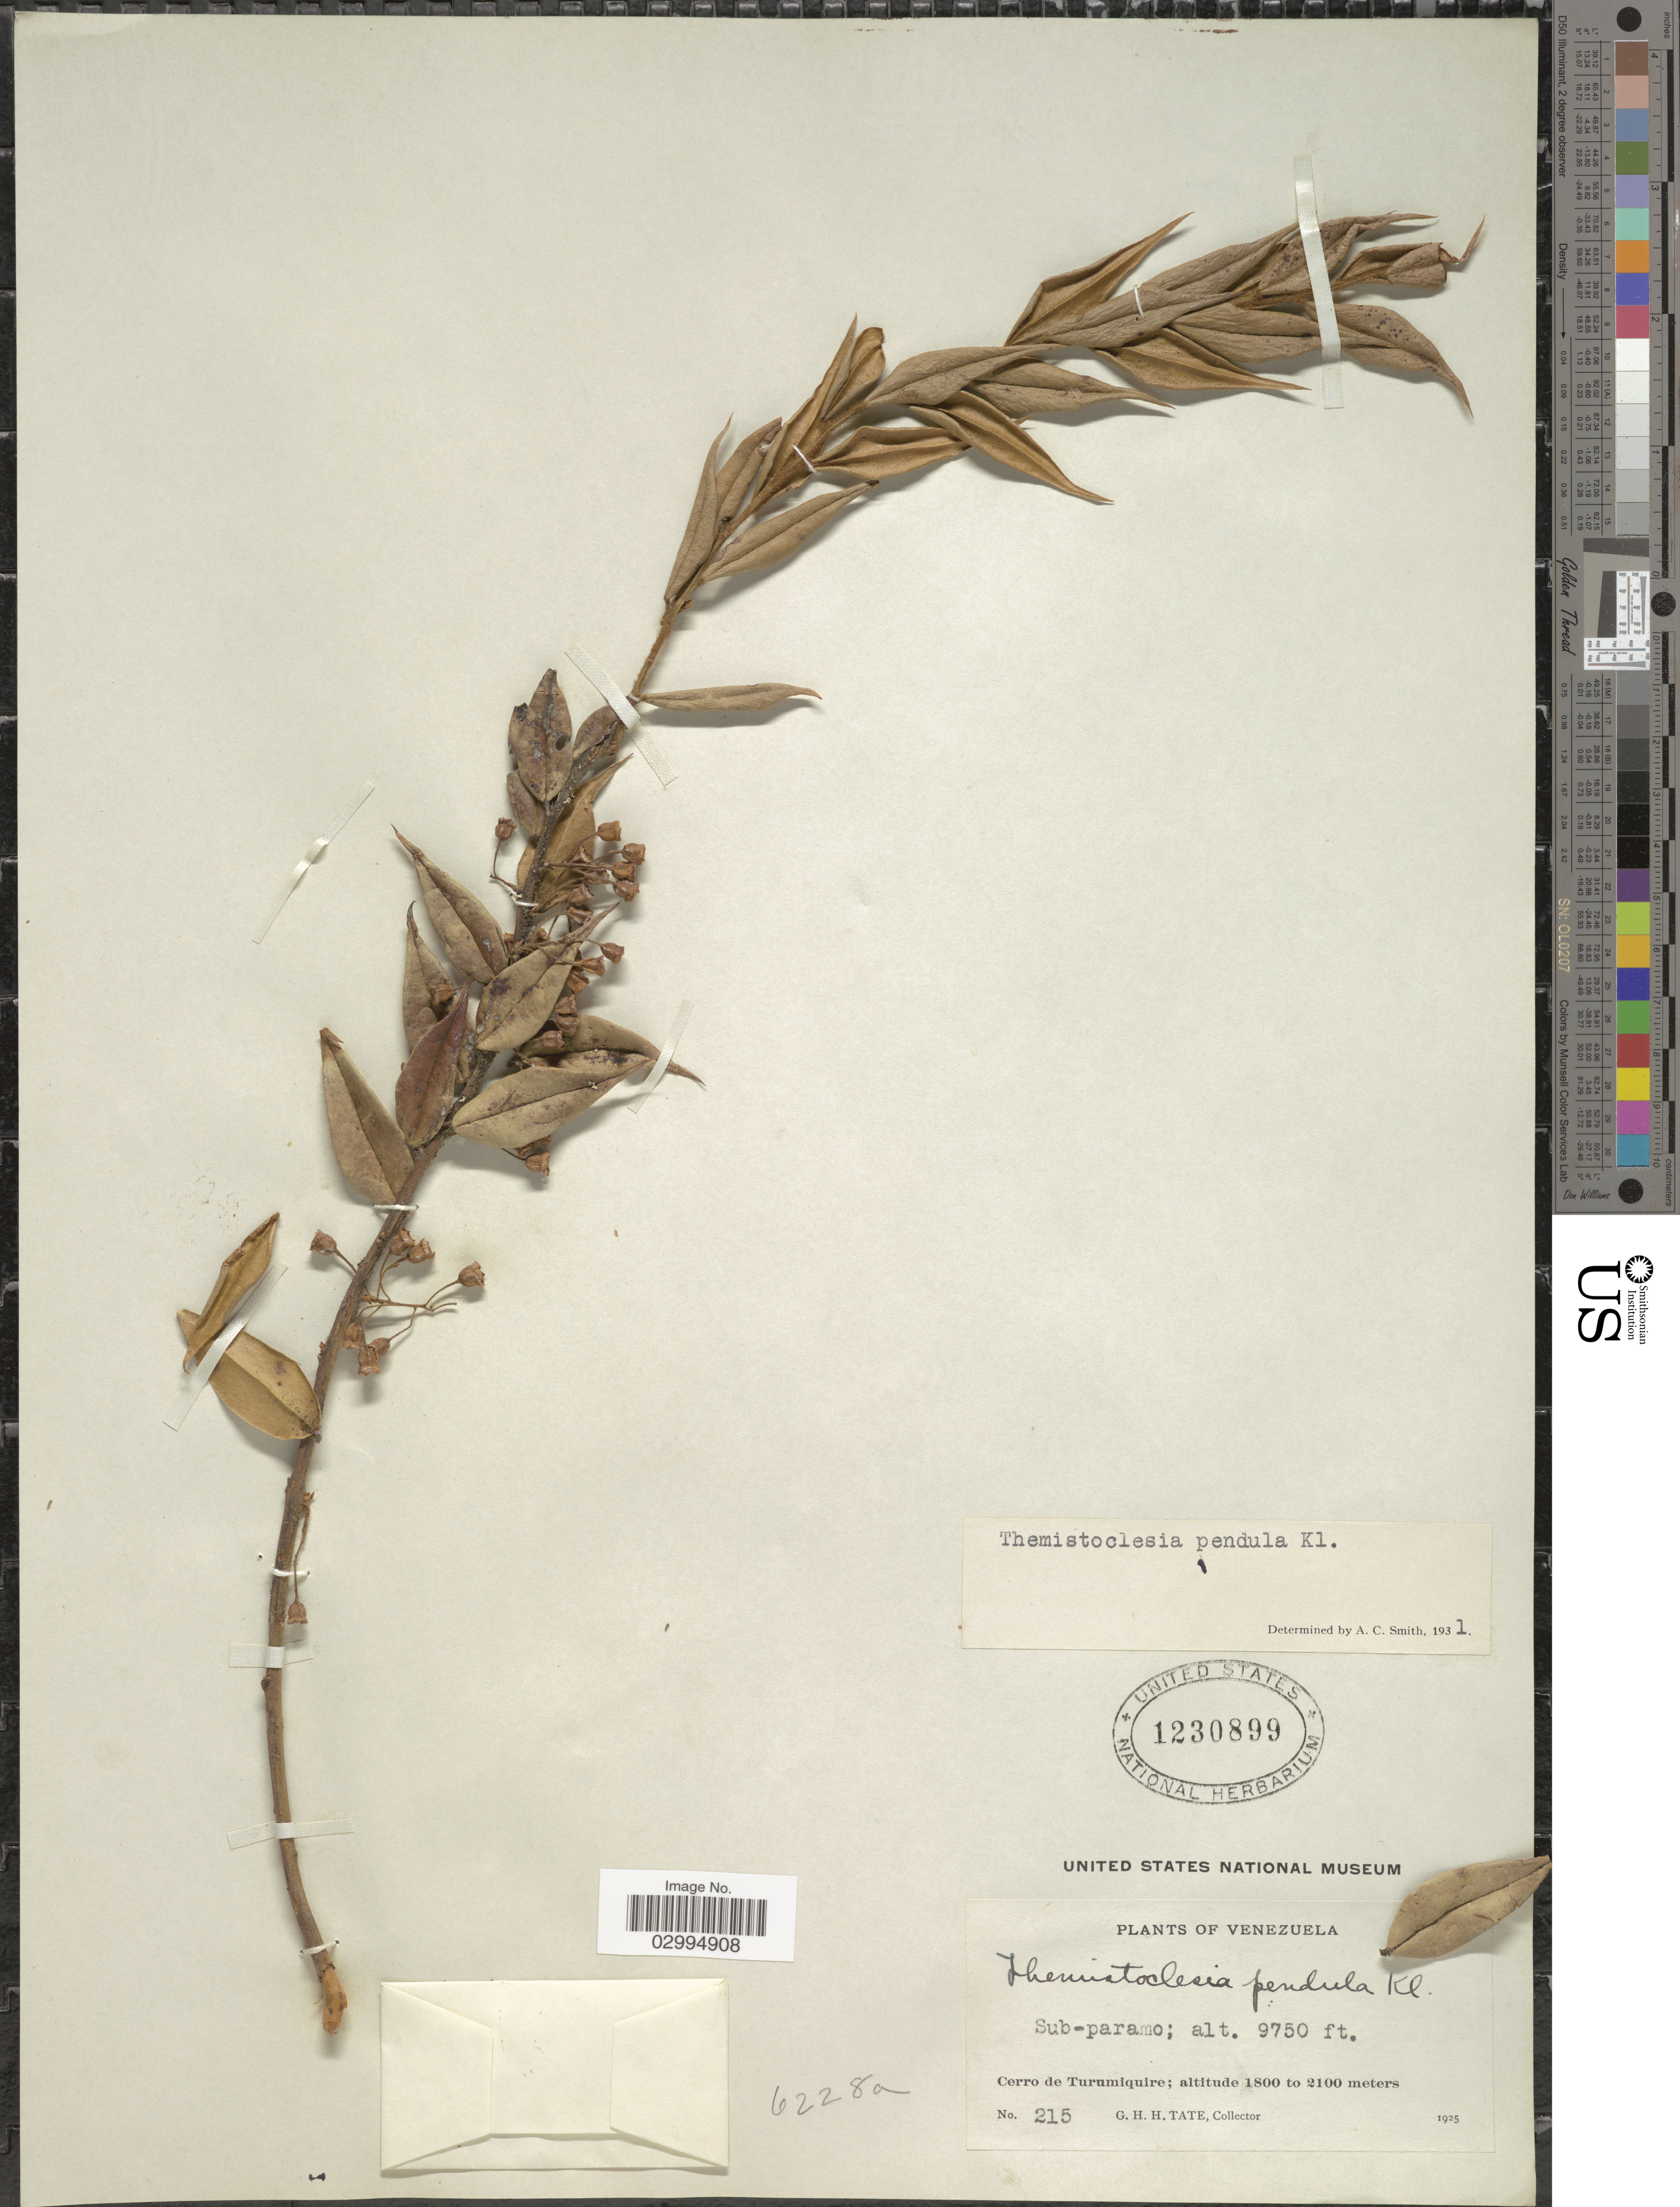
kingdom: Plantae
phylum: Tracheophyta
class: Magnoliopsida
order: Ericales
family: Ericaceae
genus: Themistoclesia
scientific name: Themistoclesia pendula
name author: Moritz ex Klotzsch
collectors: G. H. H.Tate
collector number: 215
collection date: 1925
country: Venezuela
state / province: Monagas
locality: Cerro de Turumiquire.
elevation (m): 2972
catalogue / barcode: US 1230899